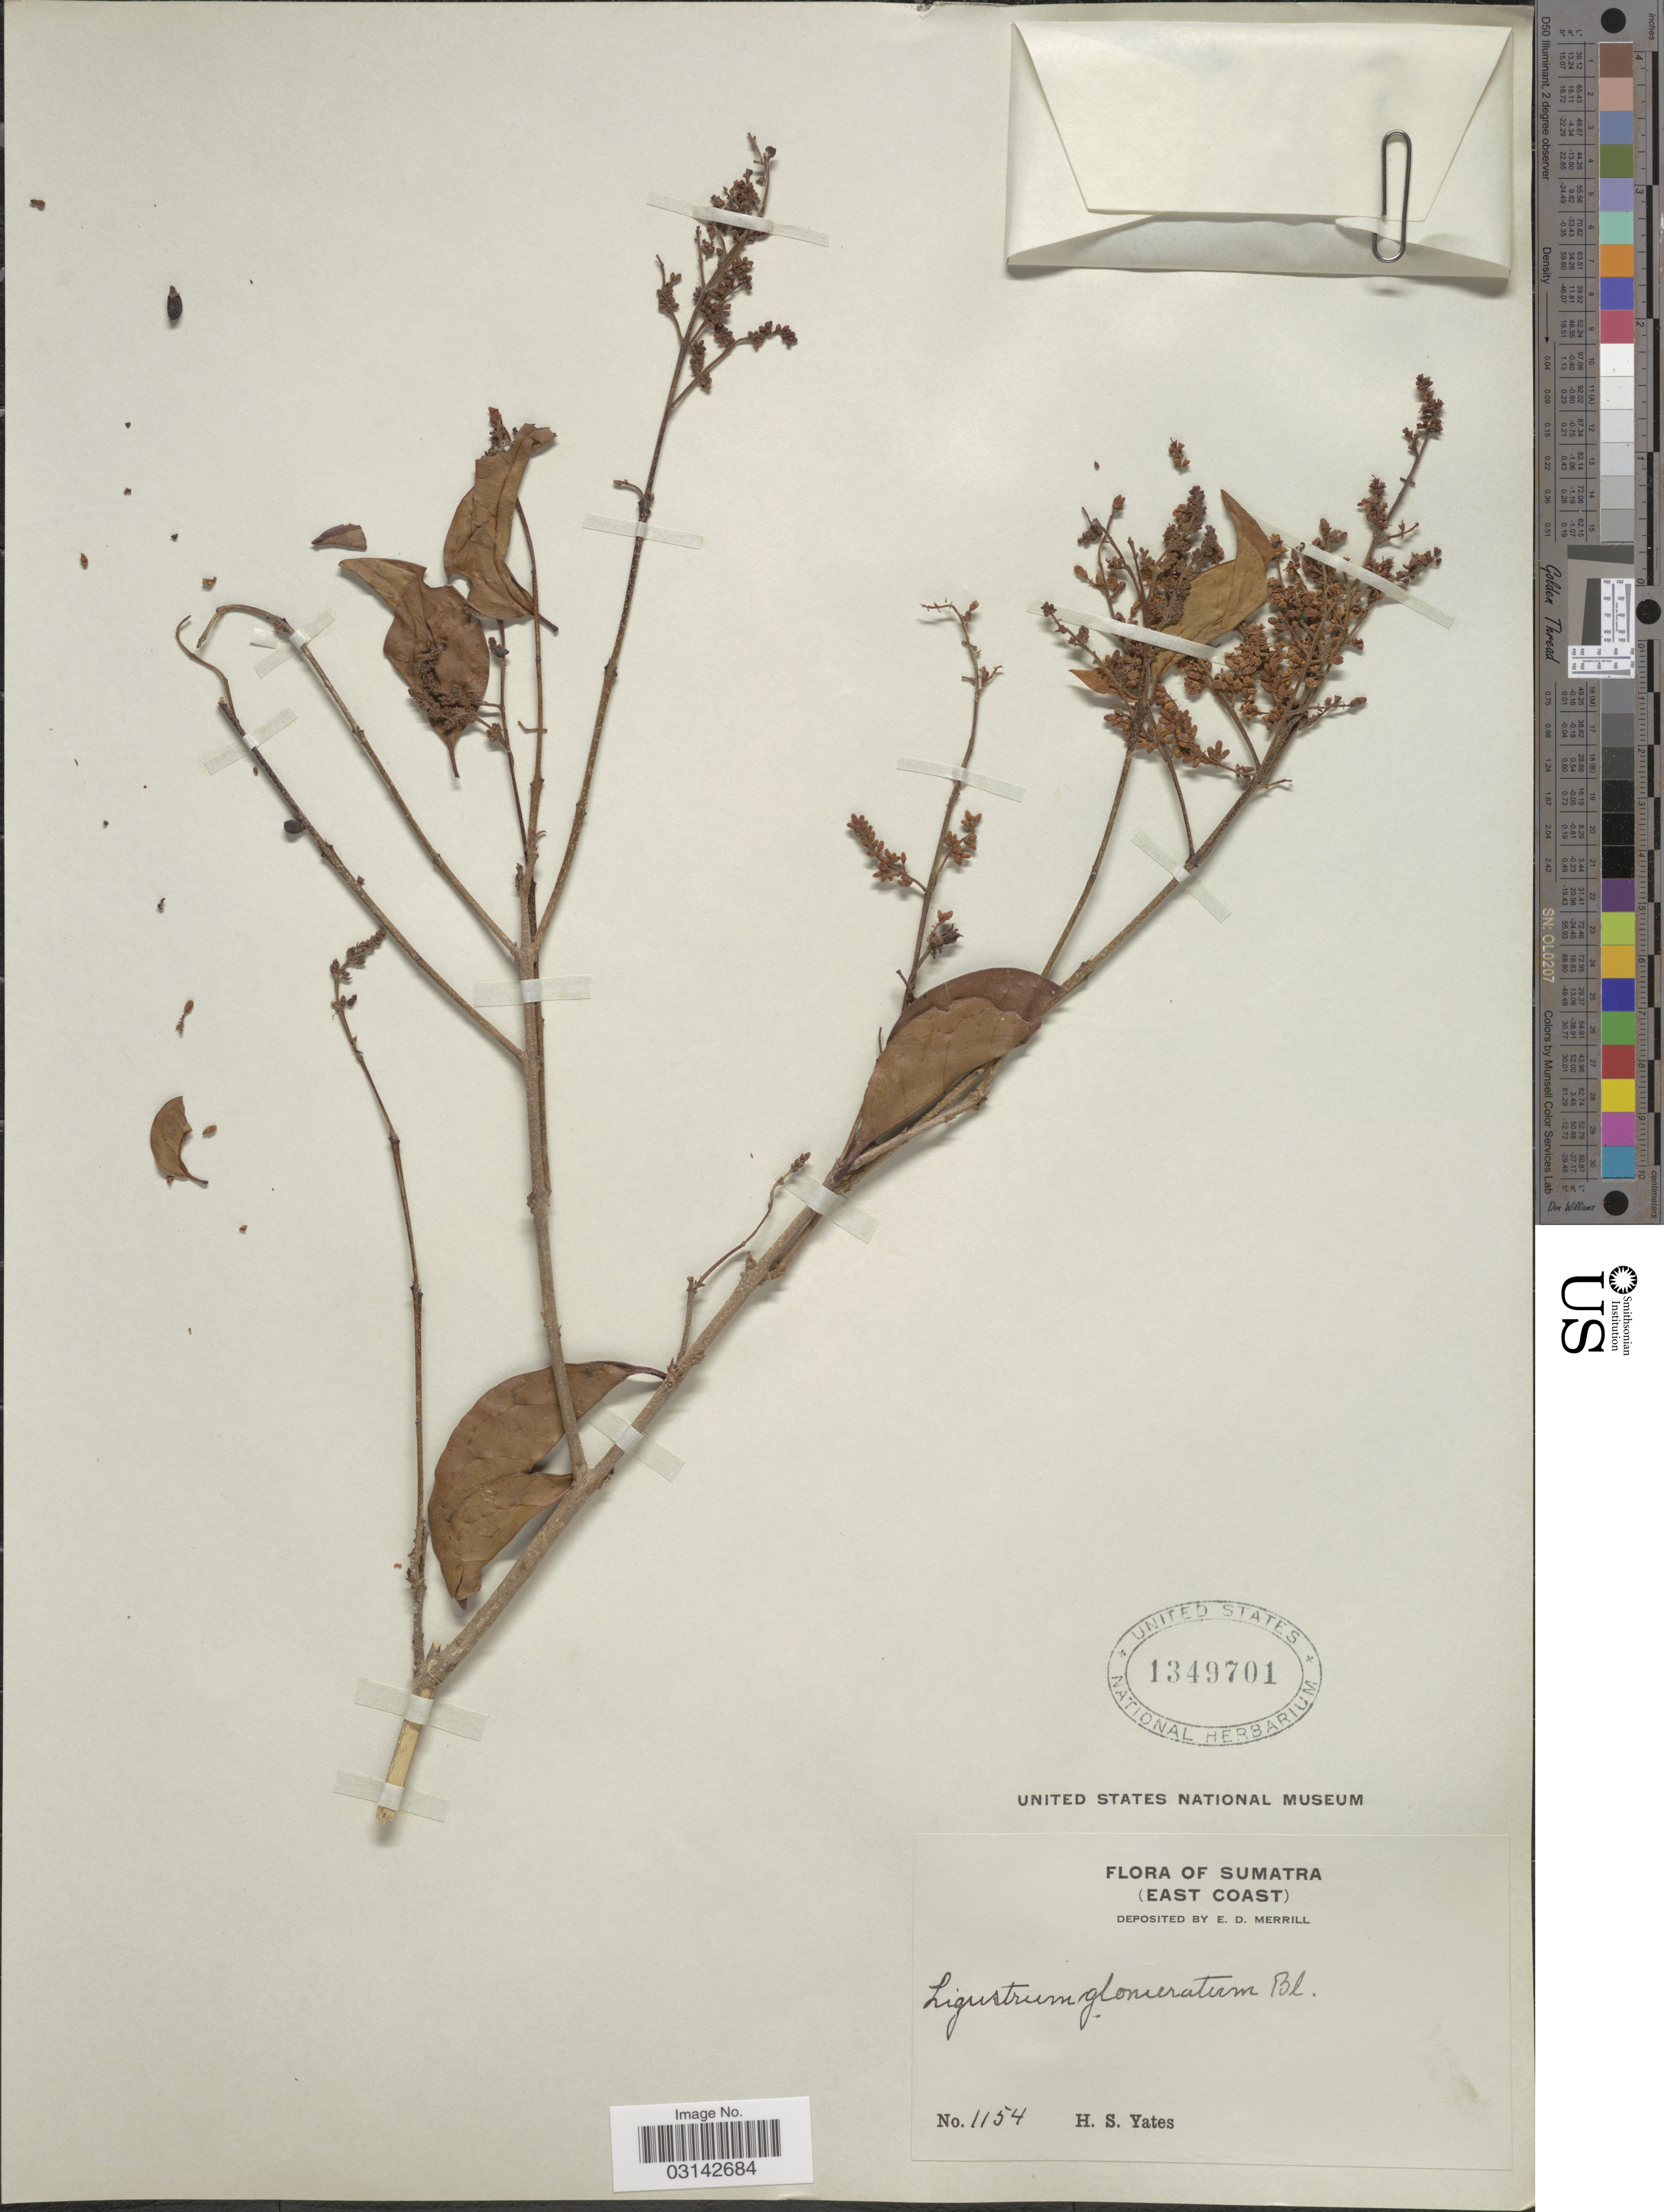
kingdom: Plantae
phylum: Tracheophyta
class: Magnoliopsida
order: Lamiales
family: Oleaceae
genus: Ligustrum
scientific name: Ligustrum glomeratum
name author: Blume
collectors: H. S. Yates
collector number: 1154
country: Indonesia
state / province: Sumatra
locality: (East Coast).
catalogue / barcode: US 1349701